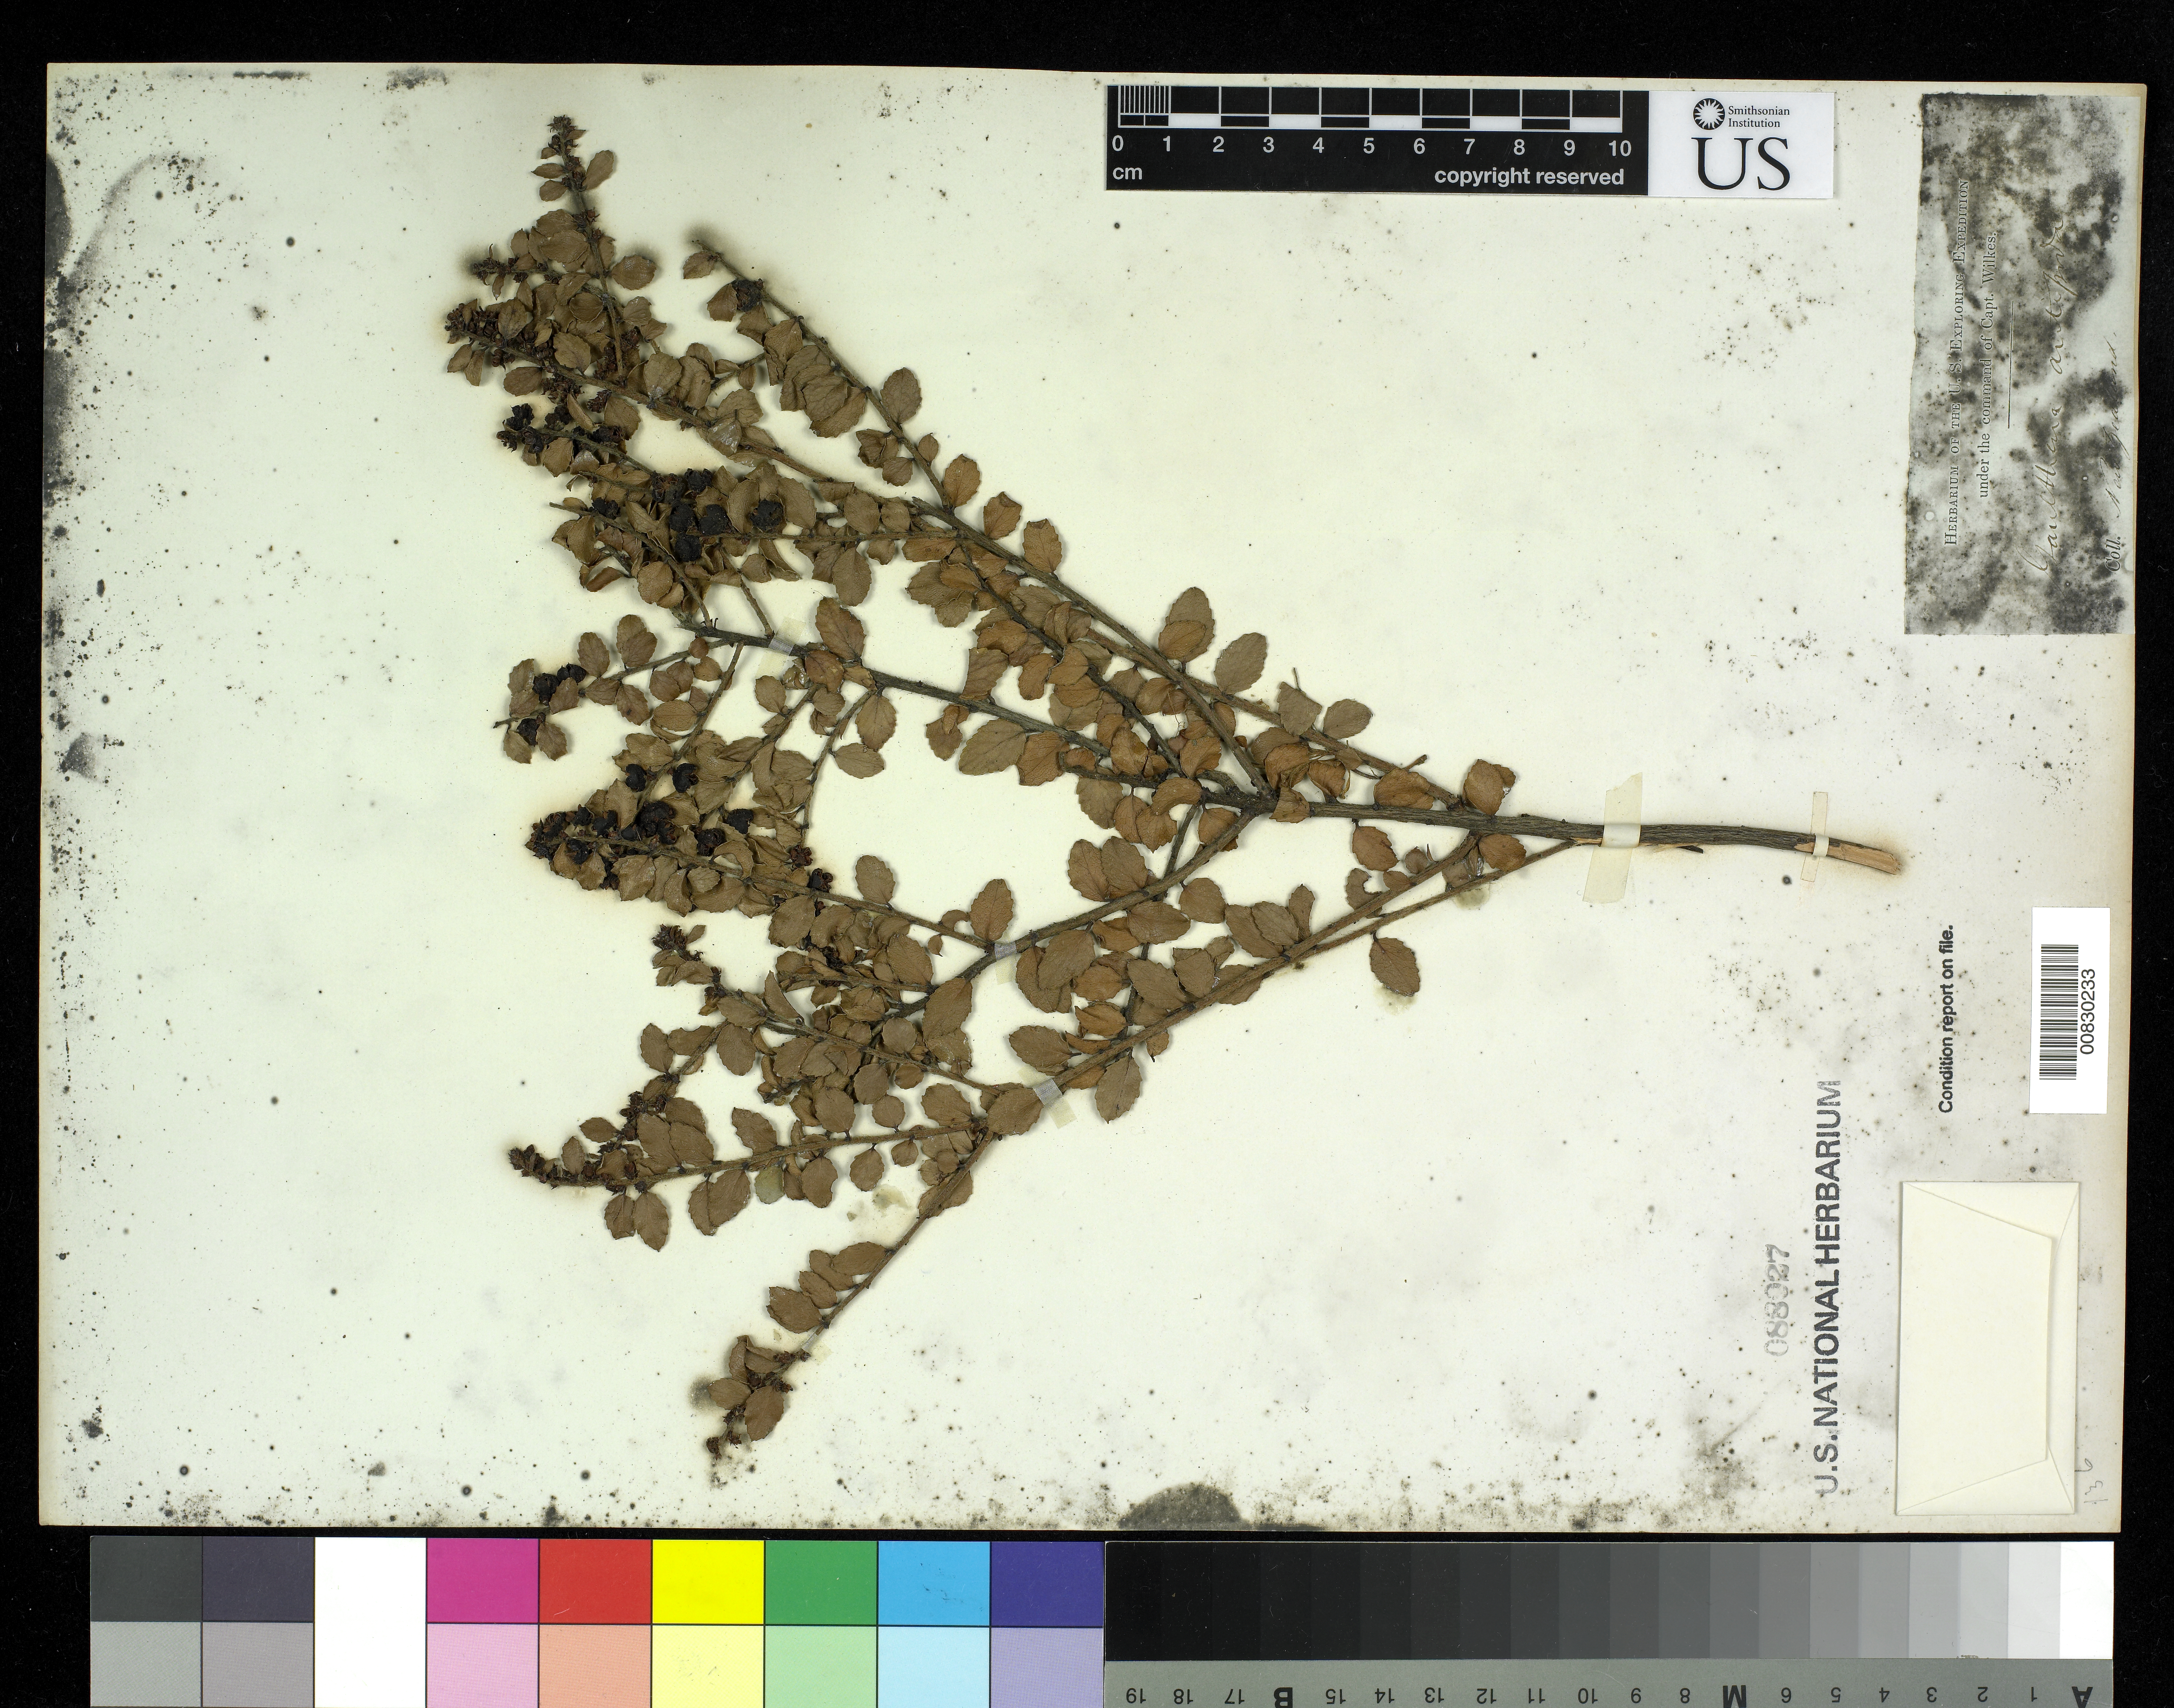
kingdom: Plantae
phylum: Tracheophyta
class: Magnoliopsida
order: Ericales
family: Ericaceae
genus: Gaultheria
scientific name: Gaultheria antipoda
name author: G. Forst.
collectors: Wilkes Explor. Exped.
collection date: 1838/1842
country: New Zealand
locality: New Zealand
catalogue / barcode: US 88927